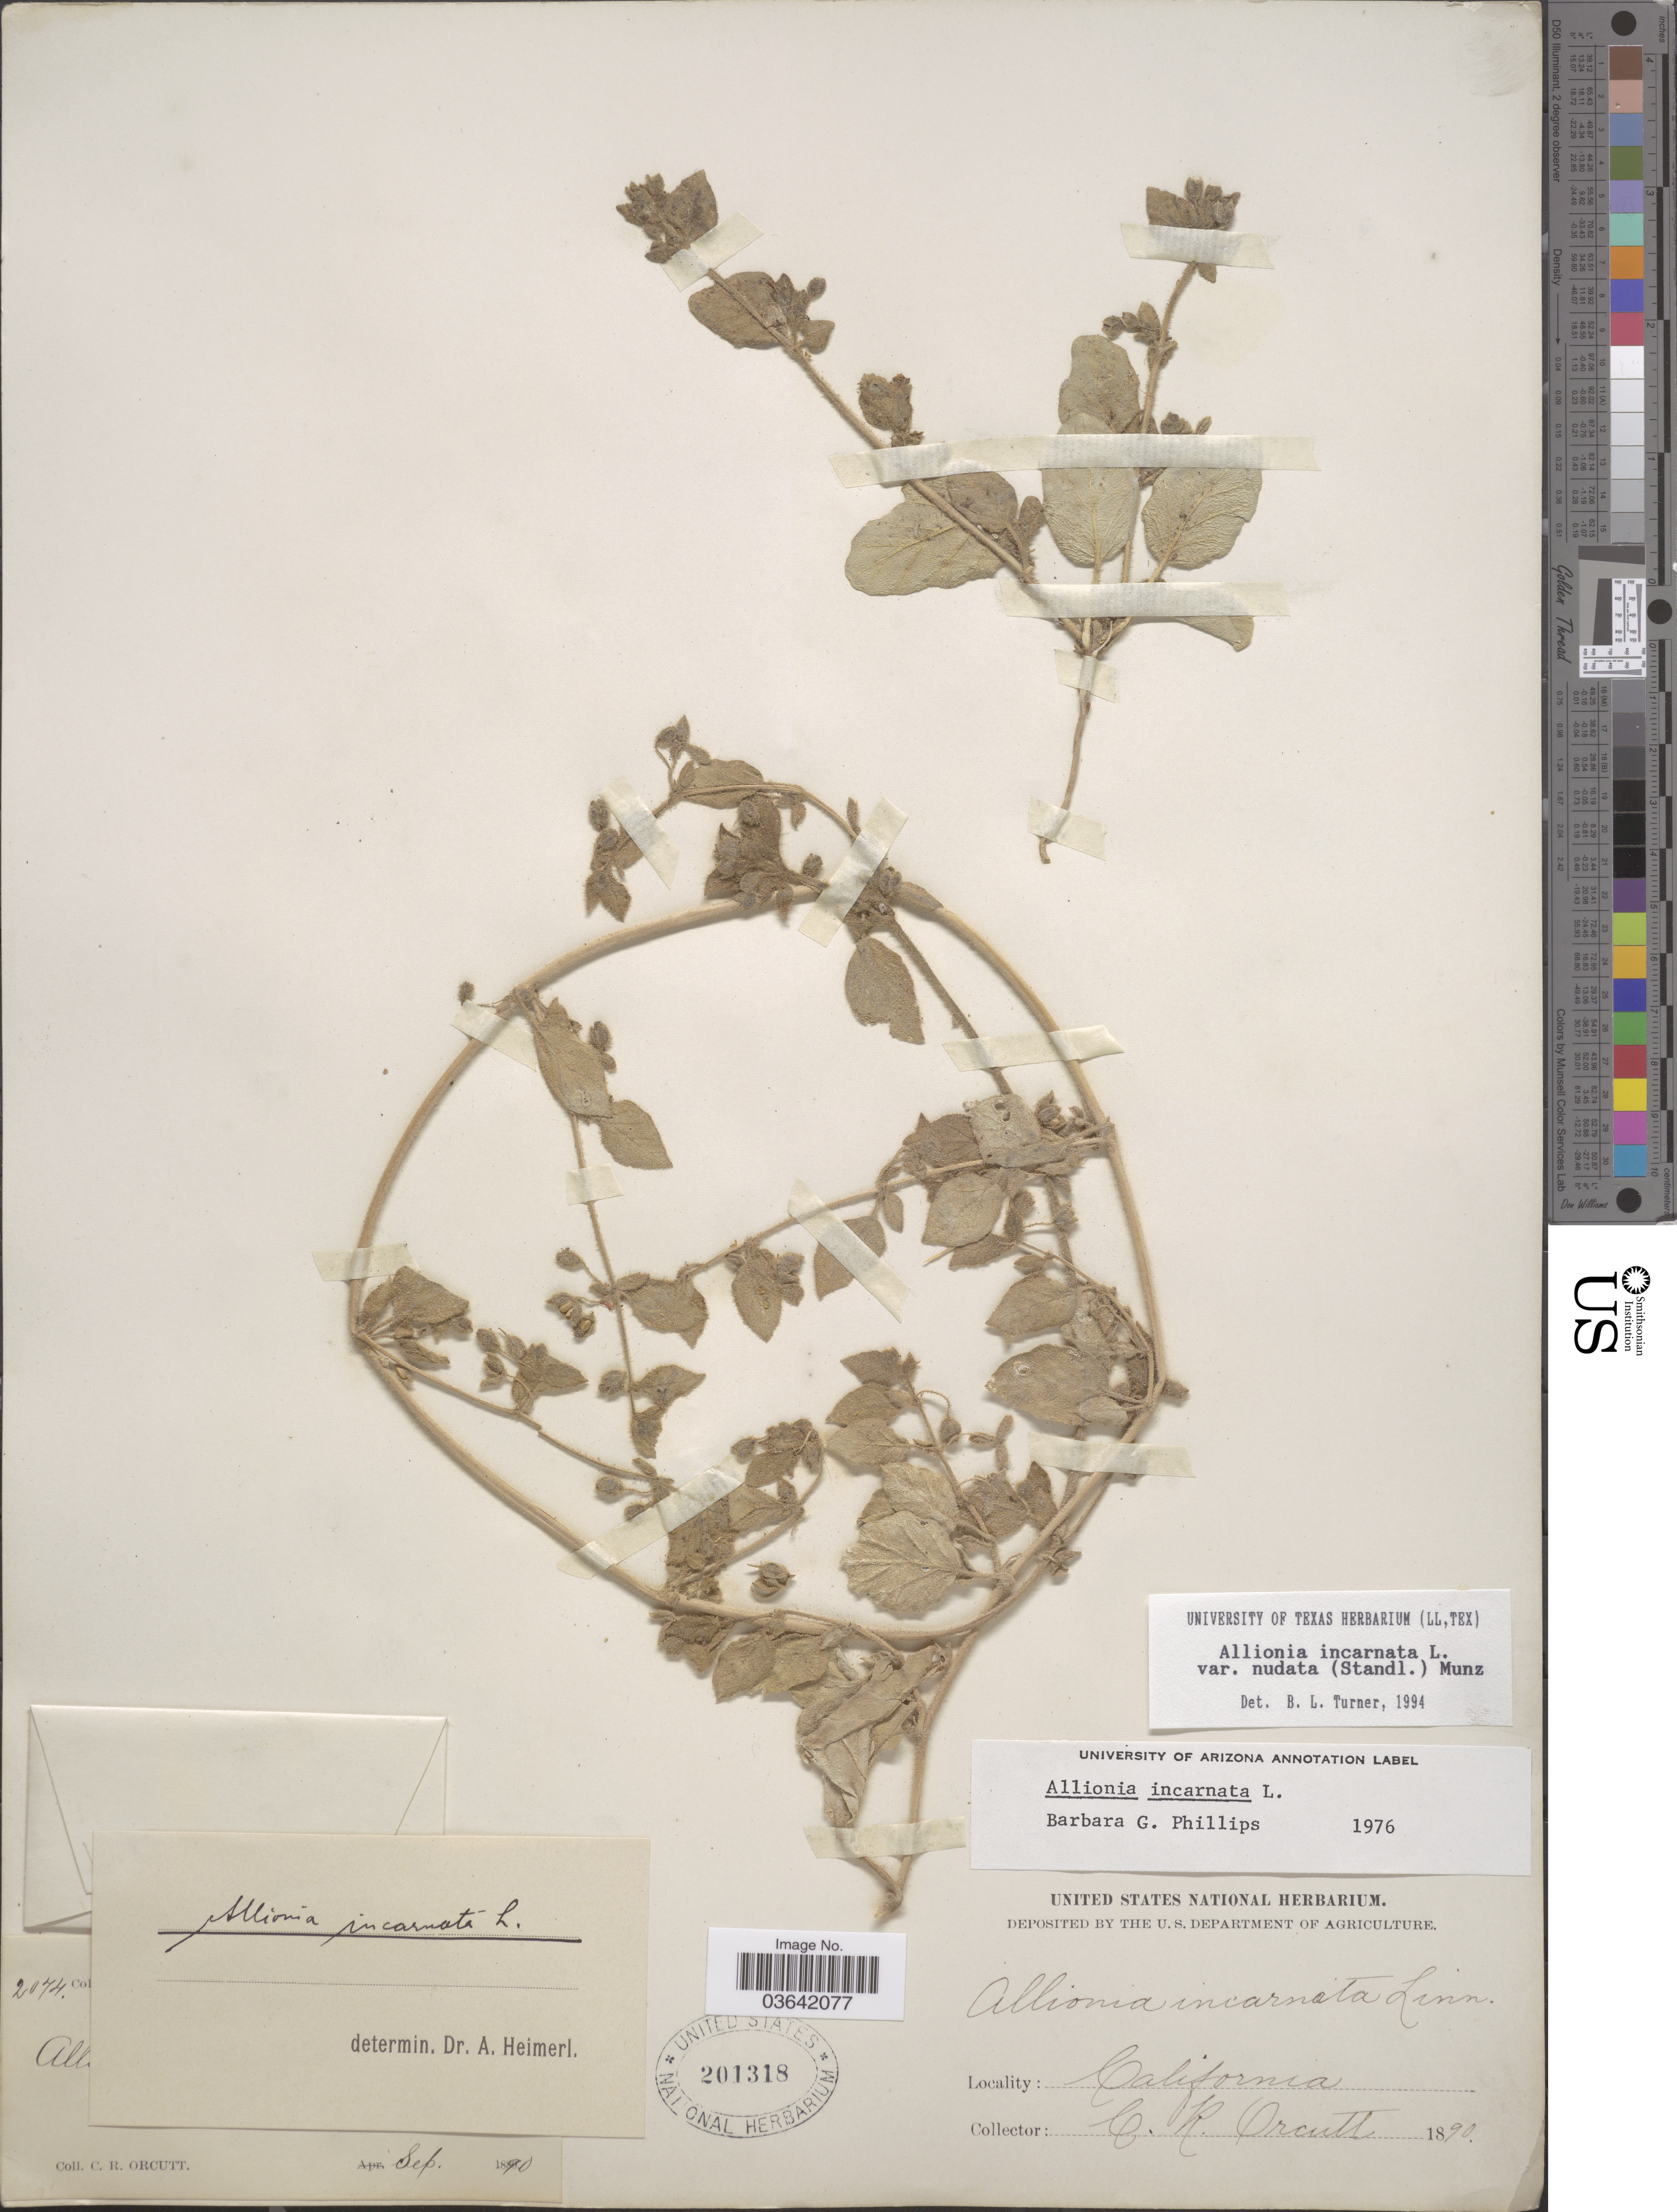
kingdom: Plantae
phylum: Tracheophyta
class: Magnoliopsida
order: Caryophyllales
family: Nyctaginaceae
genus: Allionia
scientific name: Allionia incarnata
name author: L.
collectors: C. R. Orcutt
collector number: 2074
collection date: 1890-09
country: United States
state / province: California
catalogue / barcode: US 201318